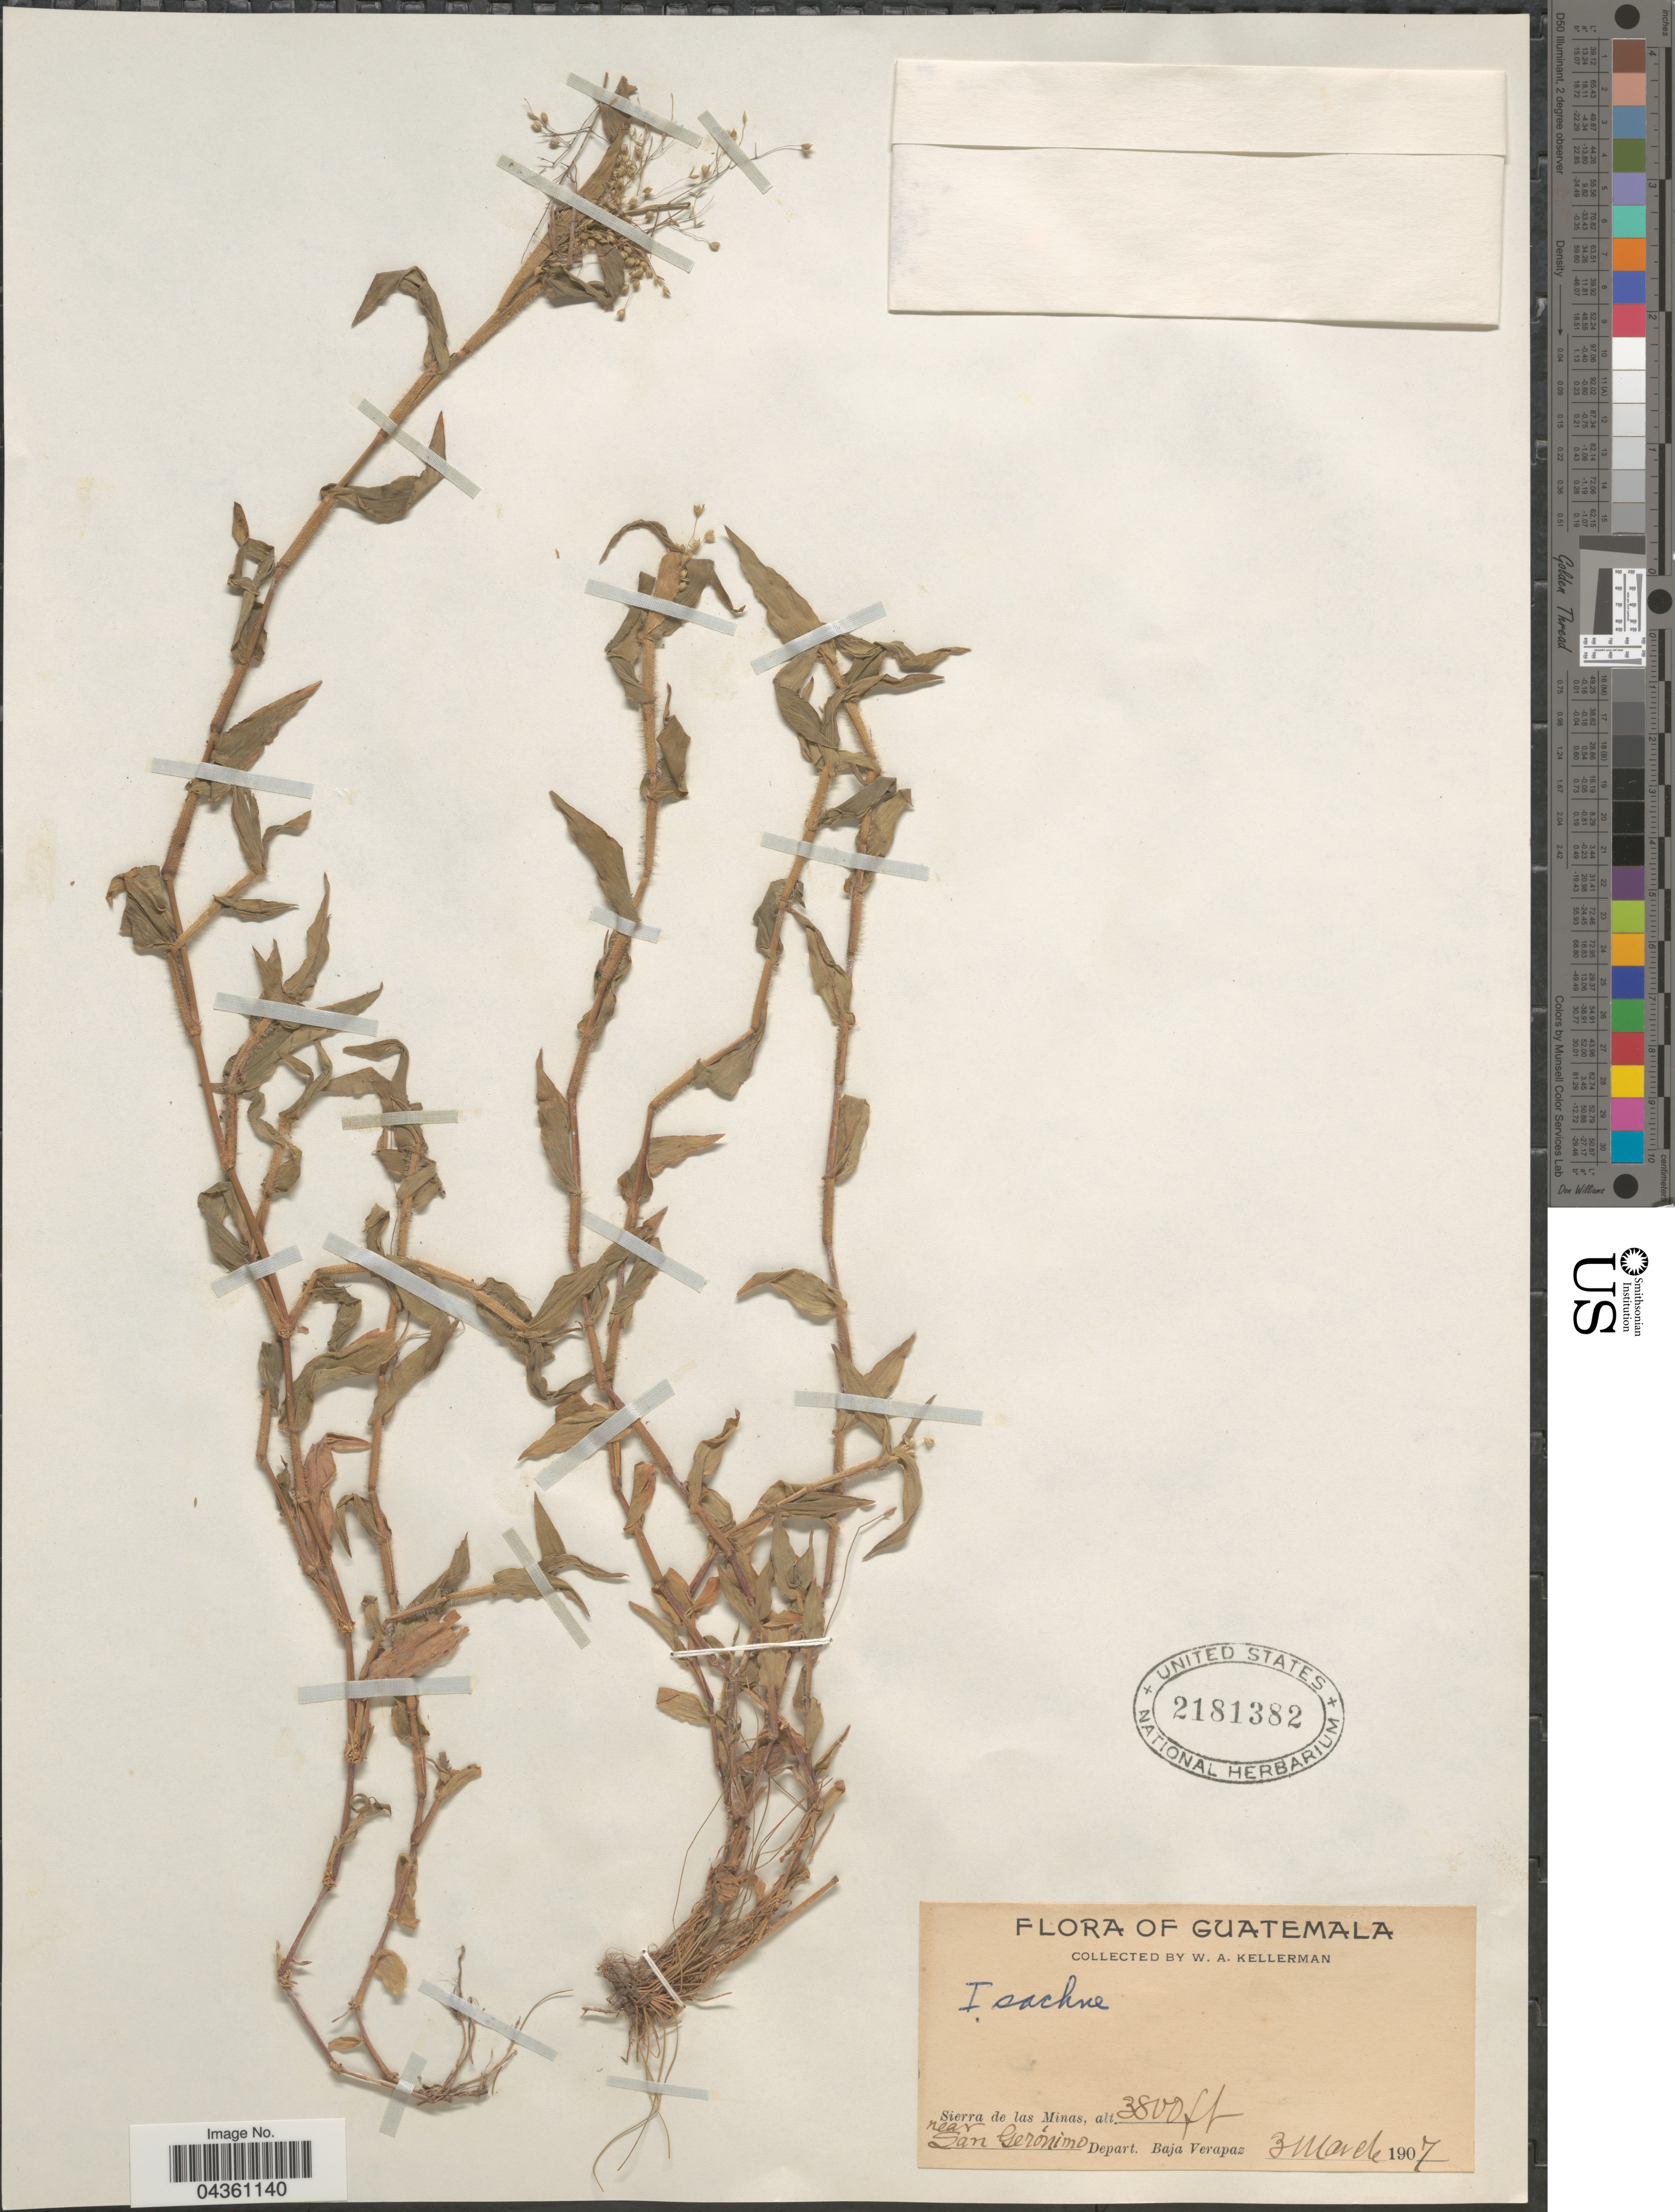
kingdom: Plantae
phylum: Tracheophyta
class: Liliopsida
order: Poales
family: Poaceae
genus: Isachne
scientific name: Isachne sp.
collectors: W. Kellerman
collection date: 1907-03-03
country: Guatemala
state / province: Baja Verapaz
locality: Sierra de las Minas, near San Gerónimo. Depart. Baja Verapaz.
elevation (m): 1158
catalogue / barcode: US 2181382